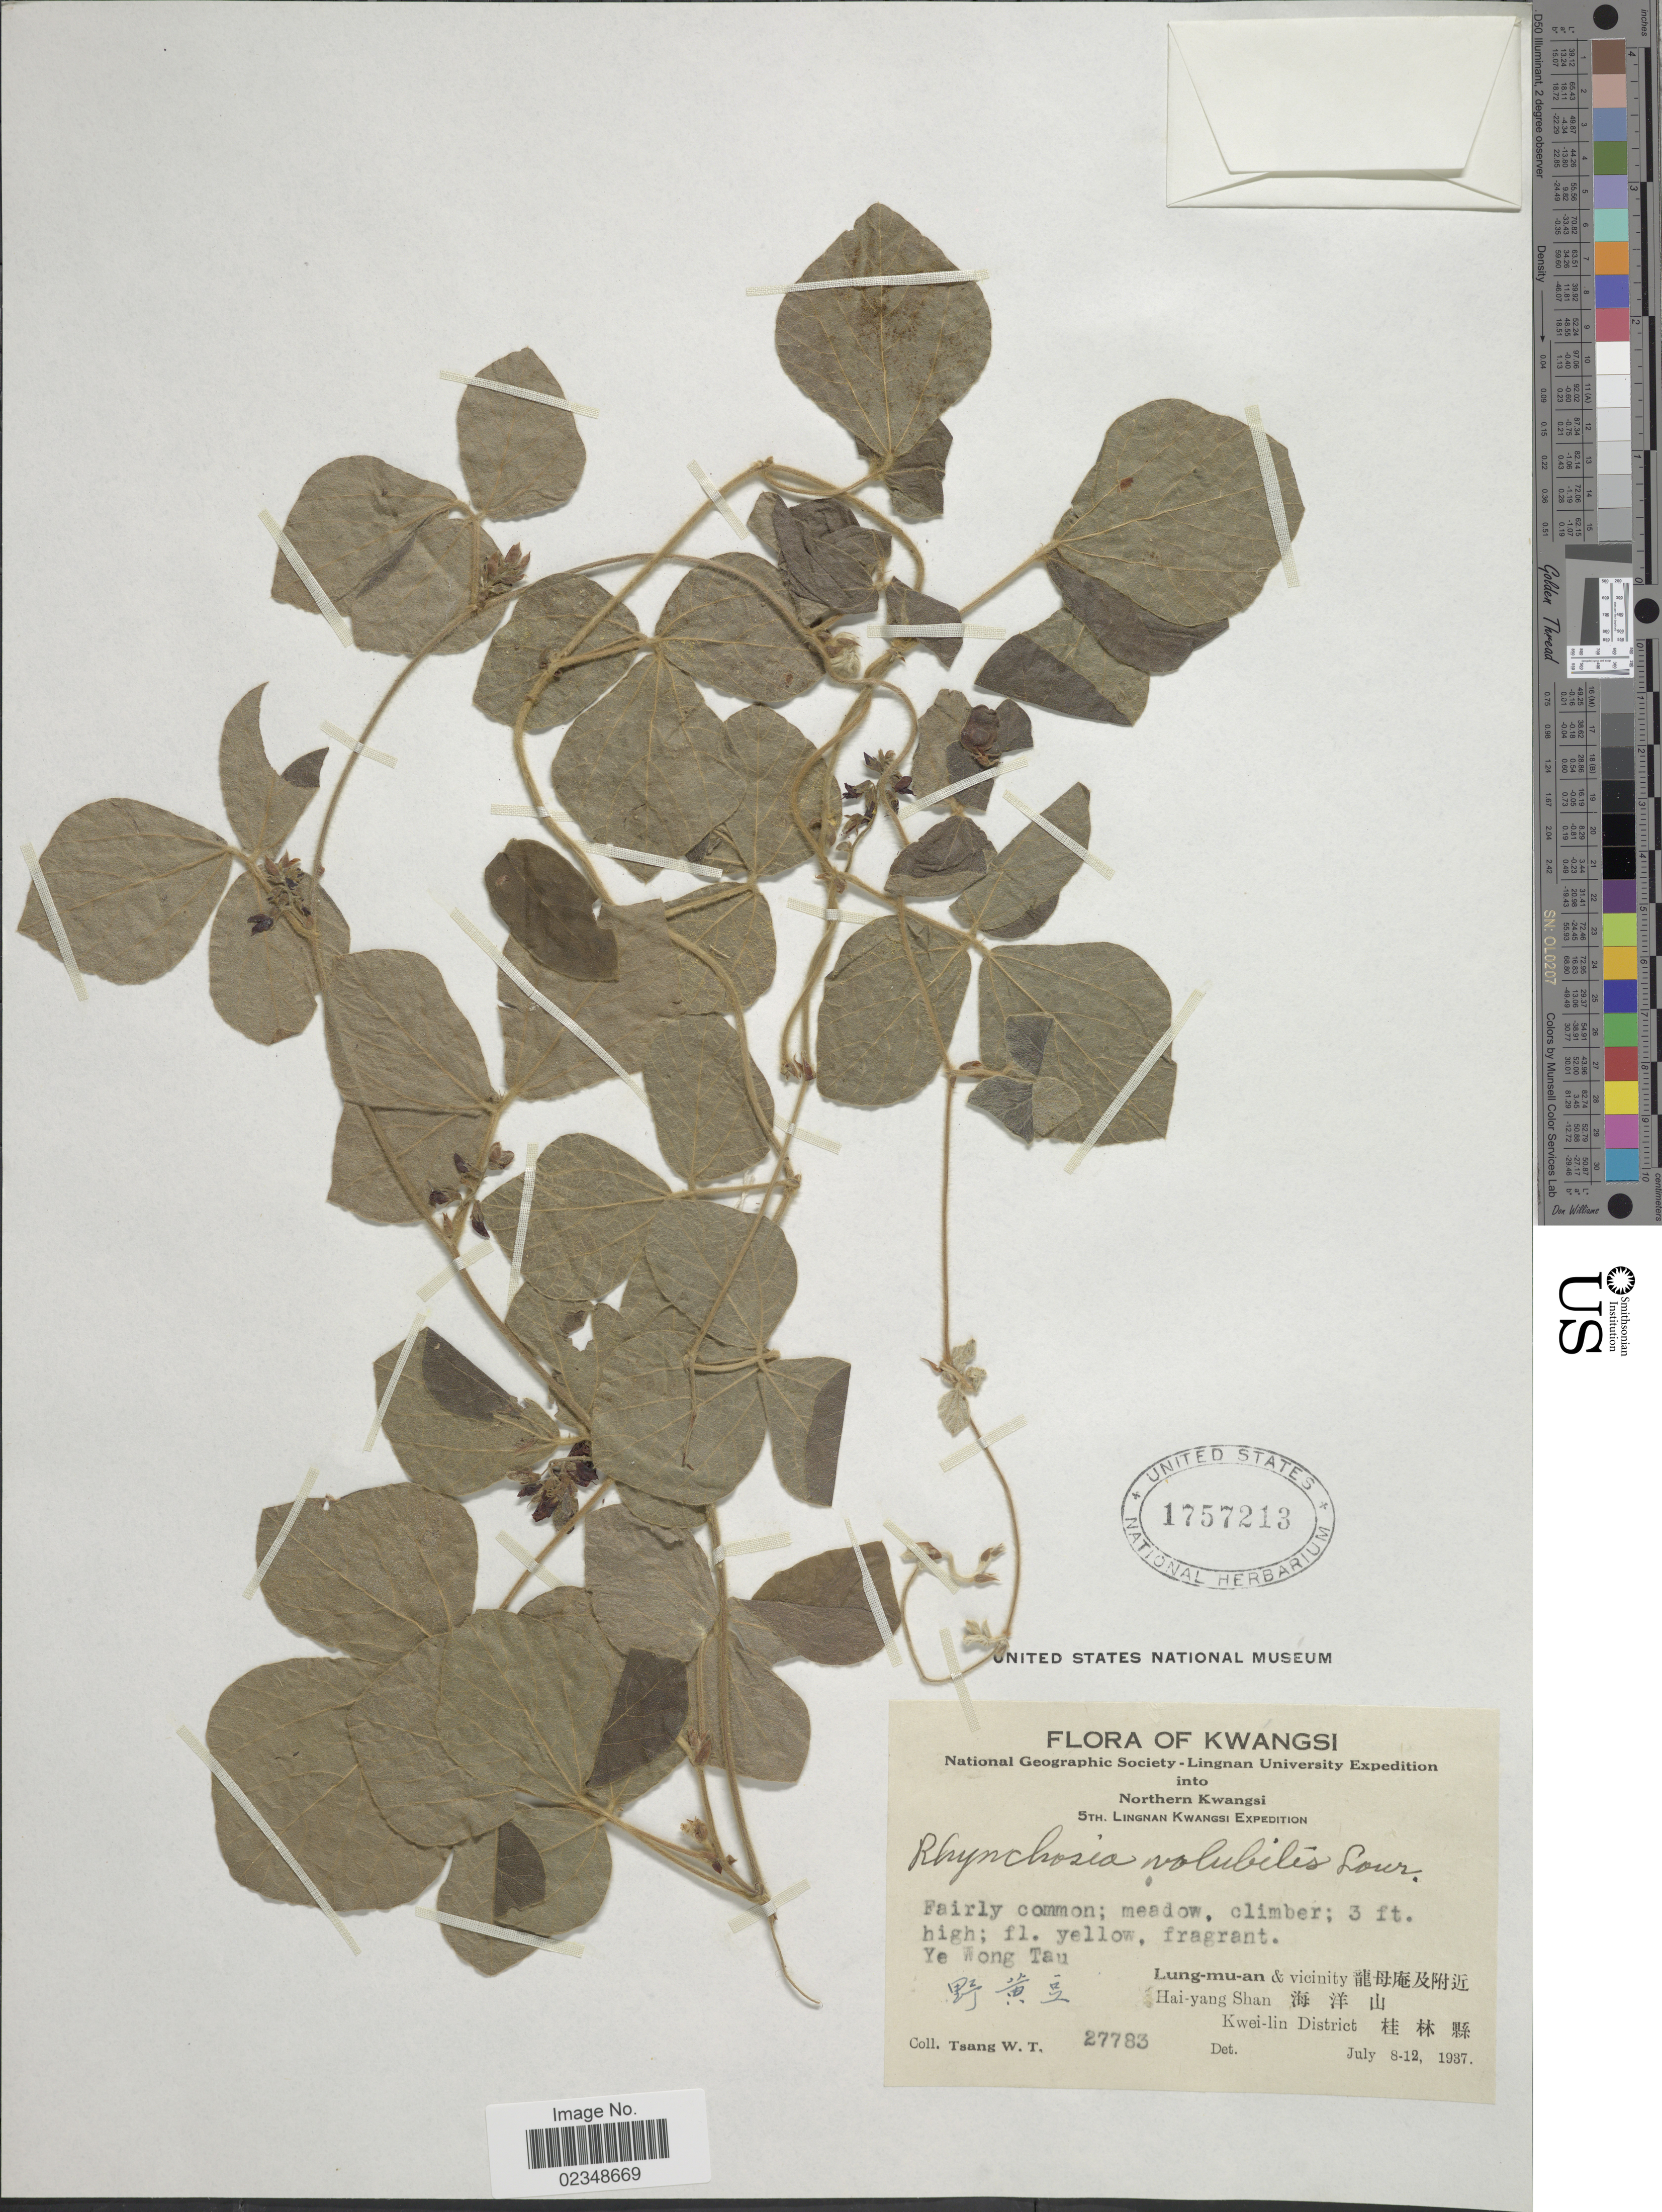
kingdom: Plantae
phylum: Tracheophyta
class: Magnoliopsida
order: Fabales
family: Fabaceae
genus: Rhynchosia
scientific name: Rhynchosia volubilis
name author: (Michx.) Wood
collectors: W. T. Tsang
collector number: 27783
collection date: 1937-07-08/1937-07-12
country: China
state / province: Guangxi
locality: Kwangsi, Northern Kwangsi, Ye Wong Tau, Lung-mu-an & vicinity, Hai-yang Shan, Kwei-lin District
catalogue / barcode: US 1757213